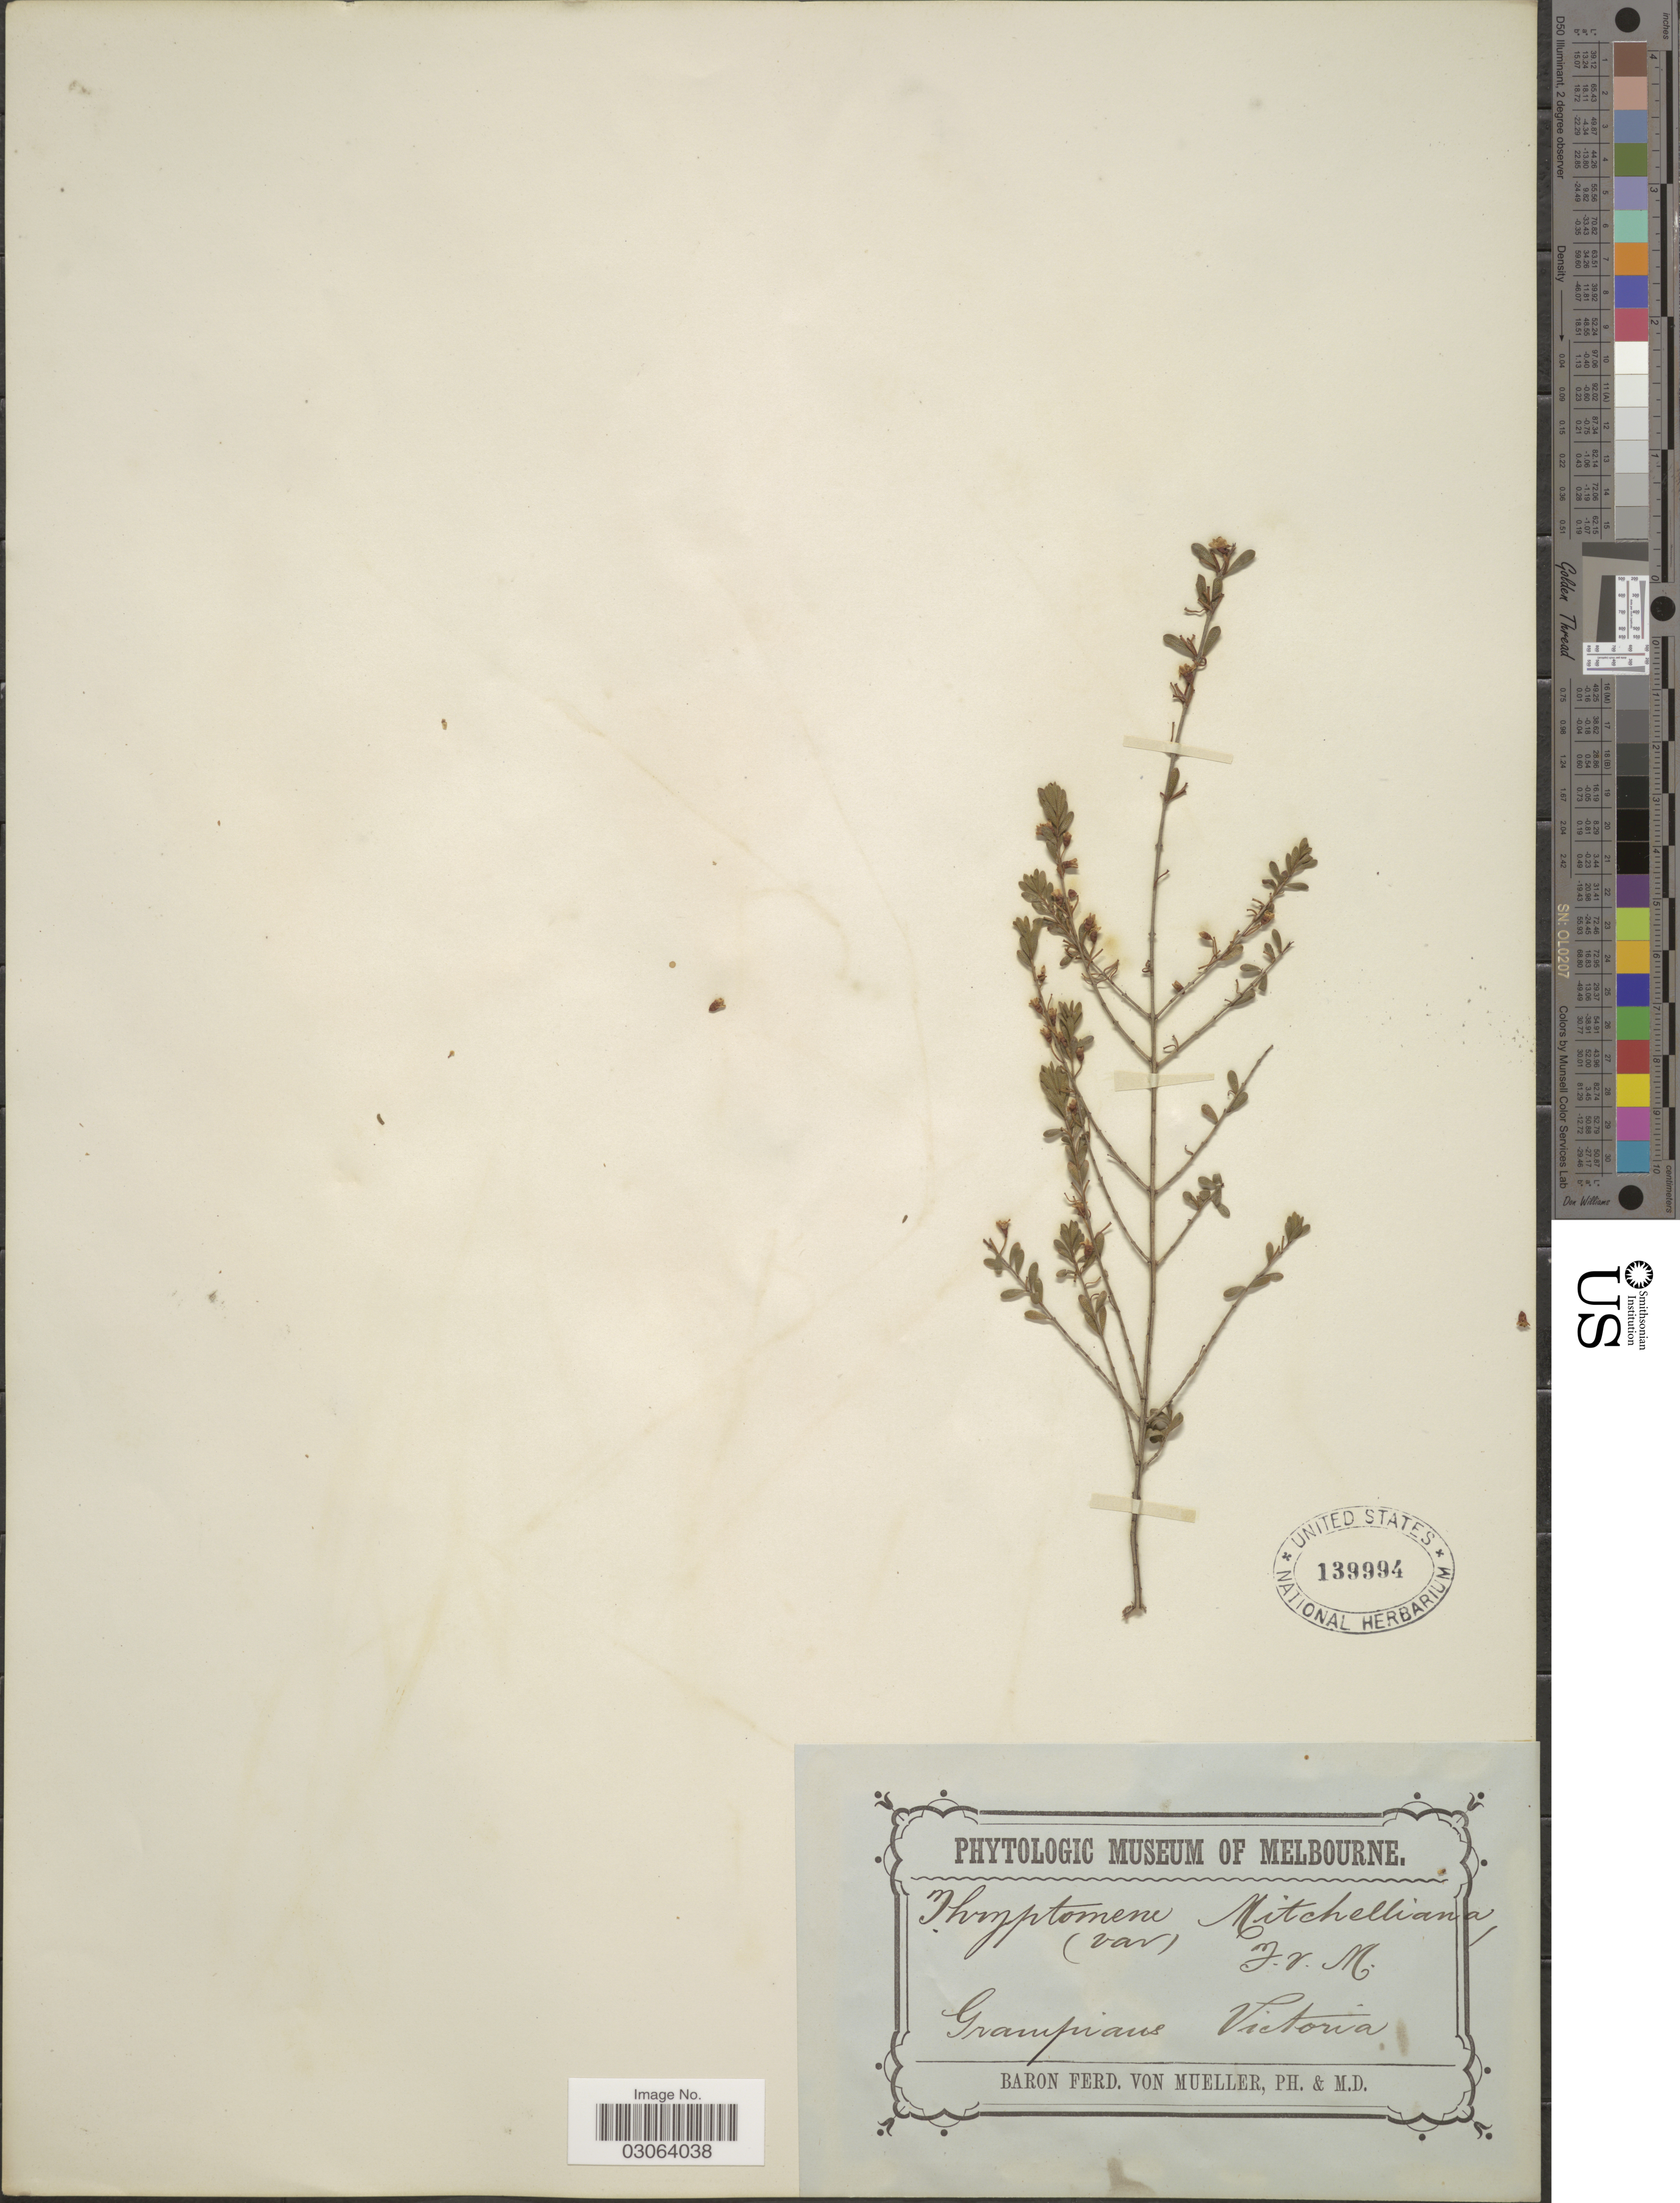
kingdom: Plantae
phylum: Tracheophyta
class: Magnoliopsida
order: Myrtales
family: Myrtaceae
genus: Thryptomene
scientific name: Thryptomene mitchelliana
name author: (Schauer) F. Muell.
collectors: F. Mueller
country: Australia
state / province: Victoria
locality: Grampians, Victoria.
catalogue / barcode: US 139994